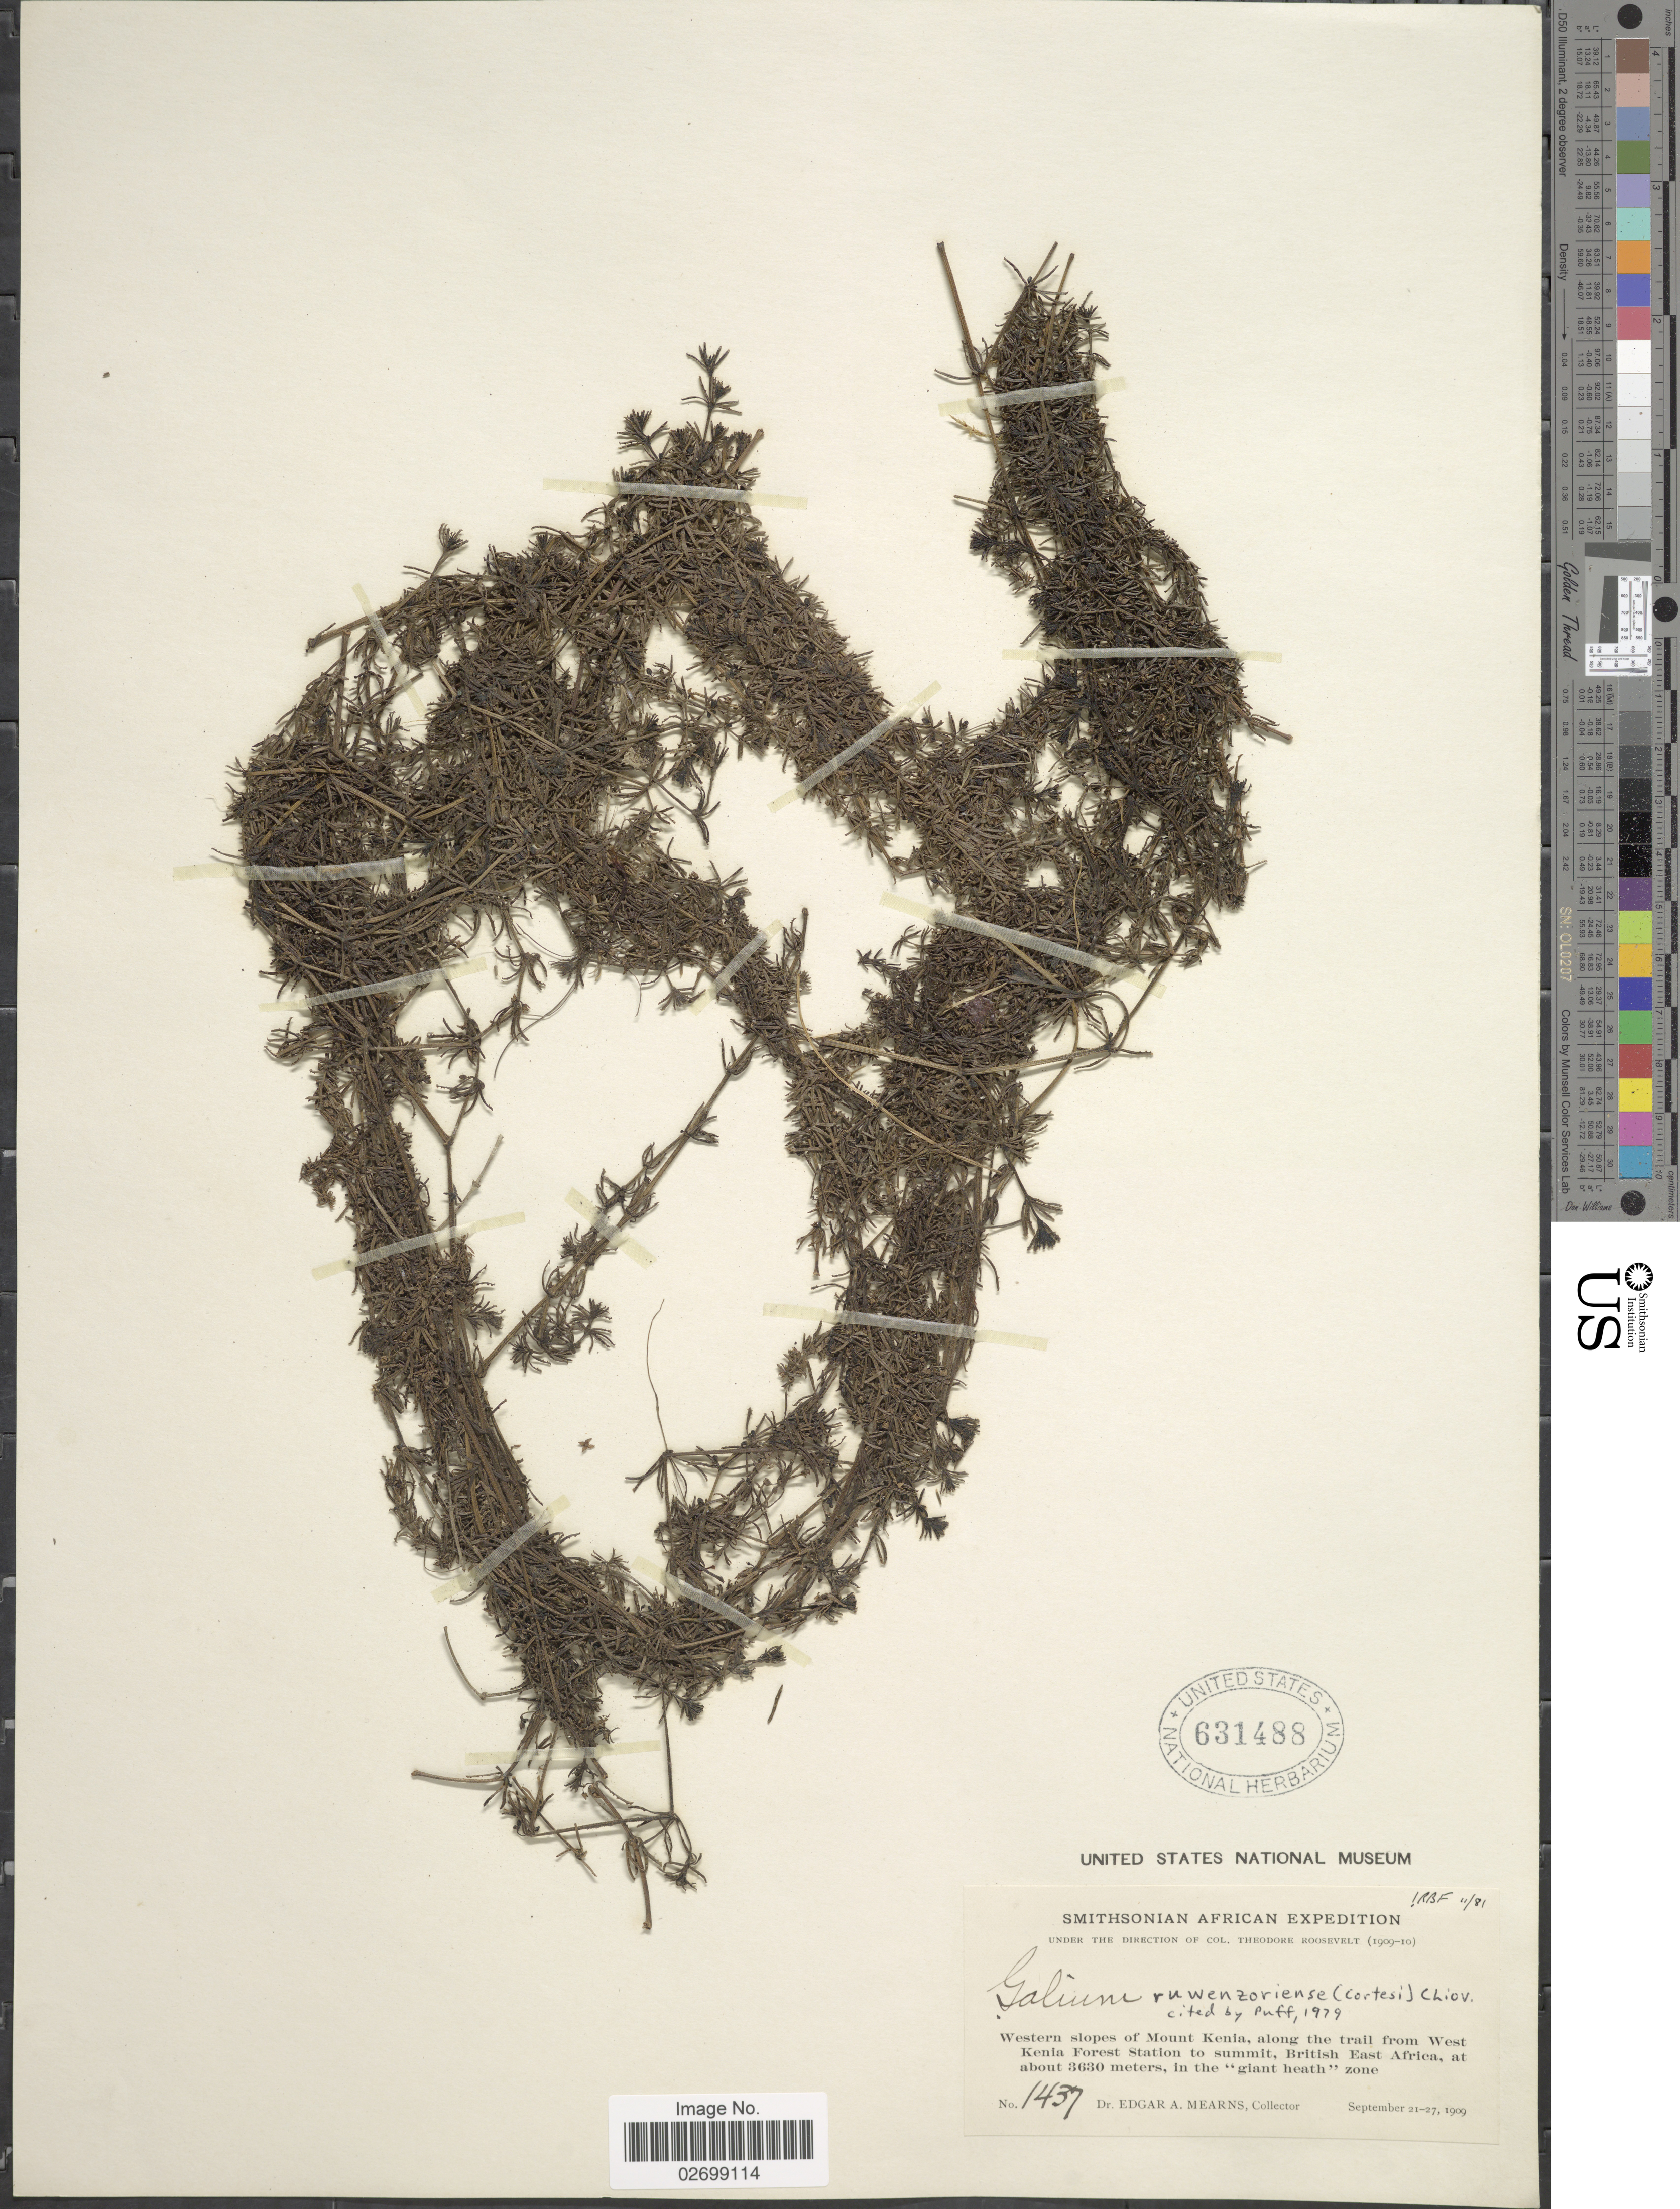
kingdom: Plantae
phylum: Tracheophyta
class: Magnoliopsida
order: Gentianales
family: Rubiaceae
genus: Galium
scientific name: Galium ruwenzoriense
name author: (Cortesi) Ehrend.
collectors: E. A. Mearns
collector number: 1437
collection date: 1909-09-21/1909-09-27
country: Kenya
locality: Western slopes of Mount Kenia, along the trail from West Kenia Forest Station to summit, British East Africa, in the "giant heath"zone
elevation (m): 3630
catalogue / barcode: US 631488